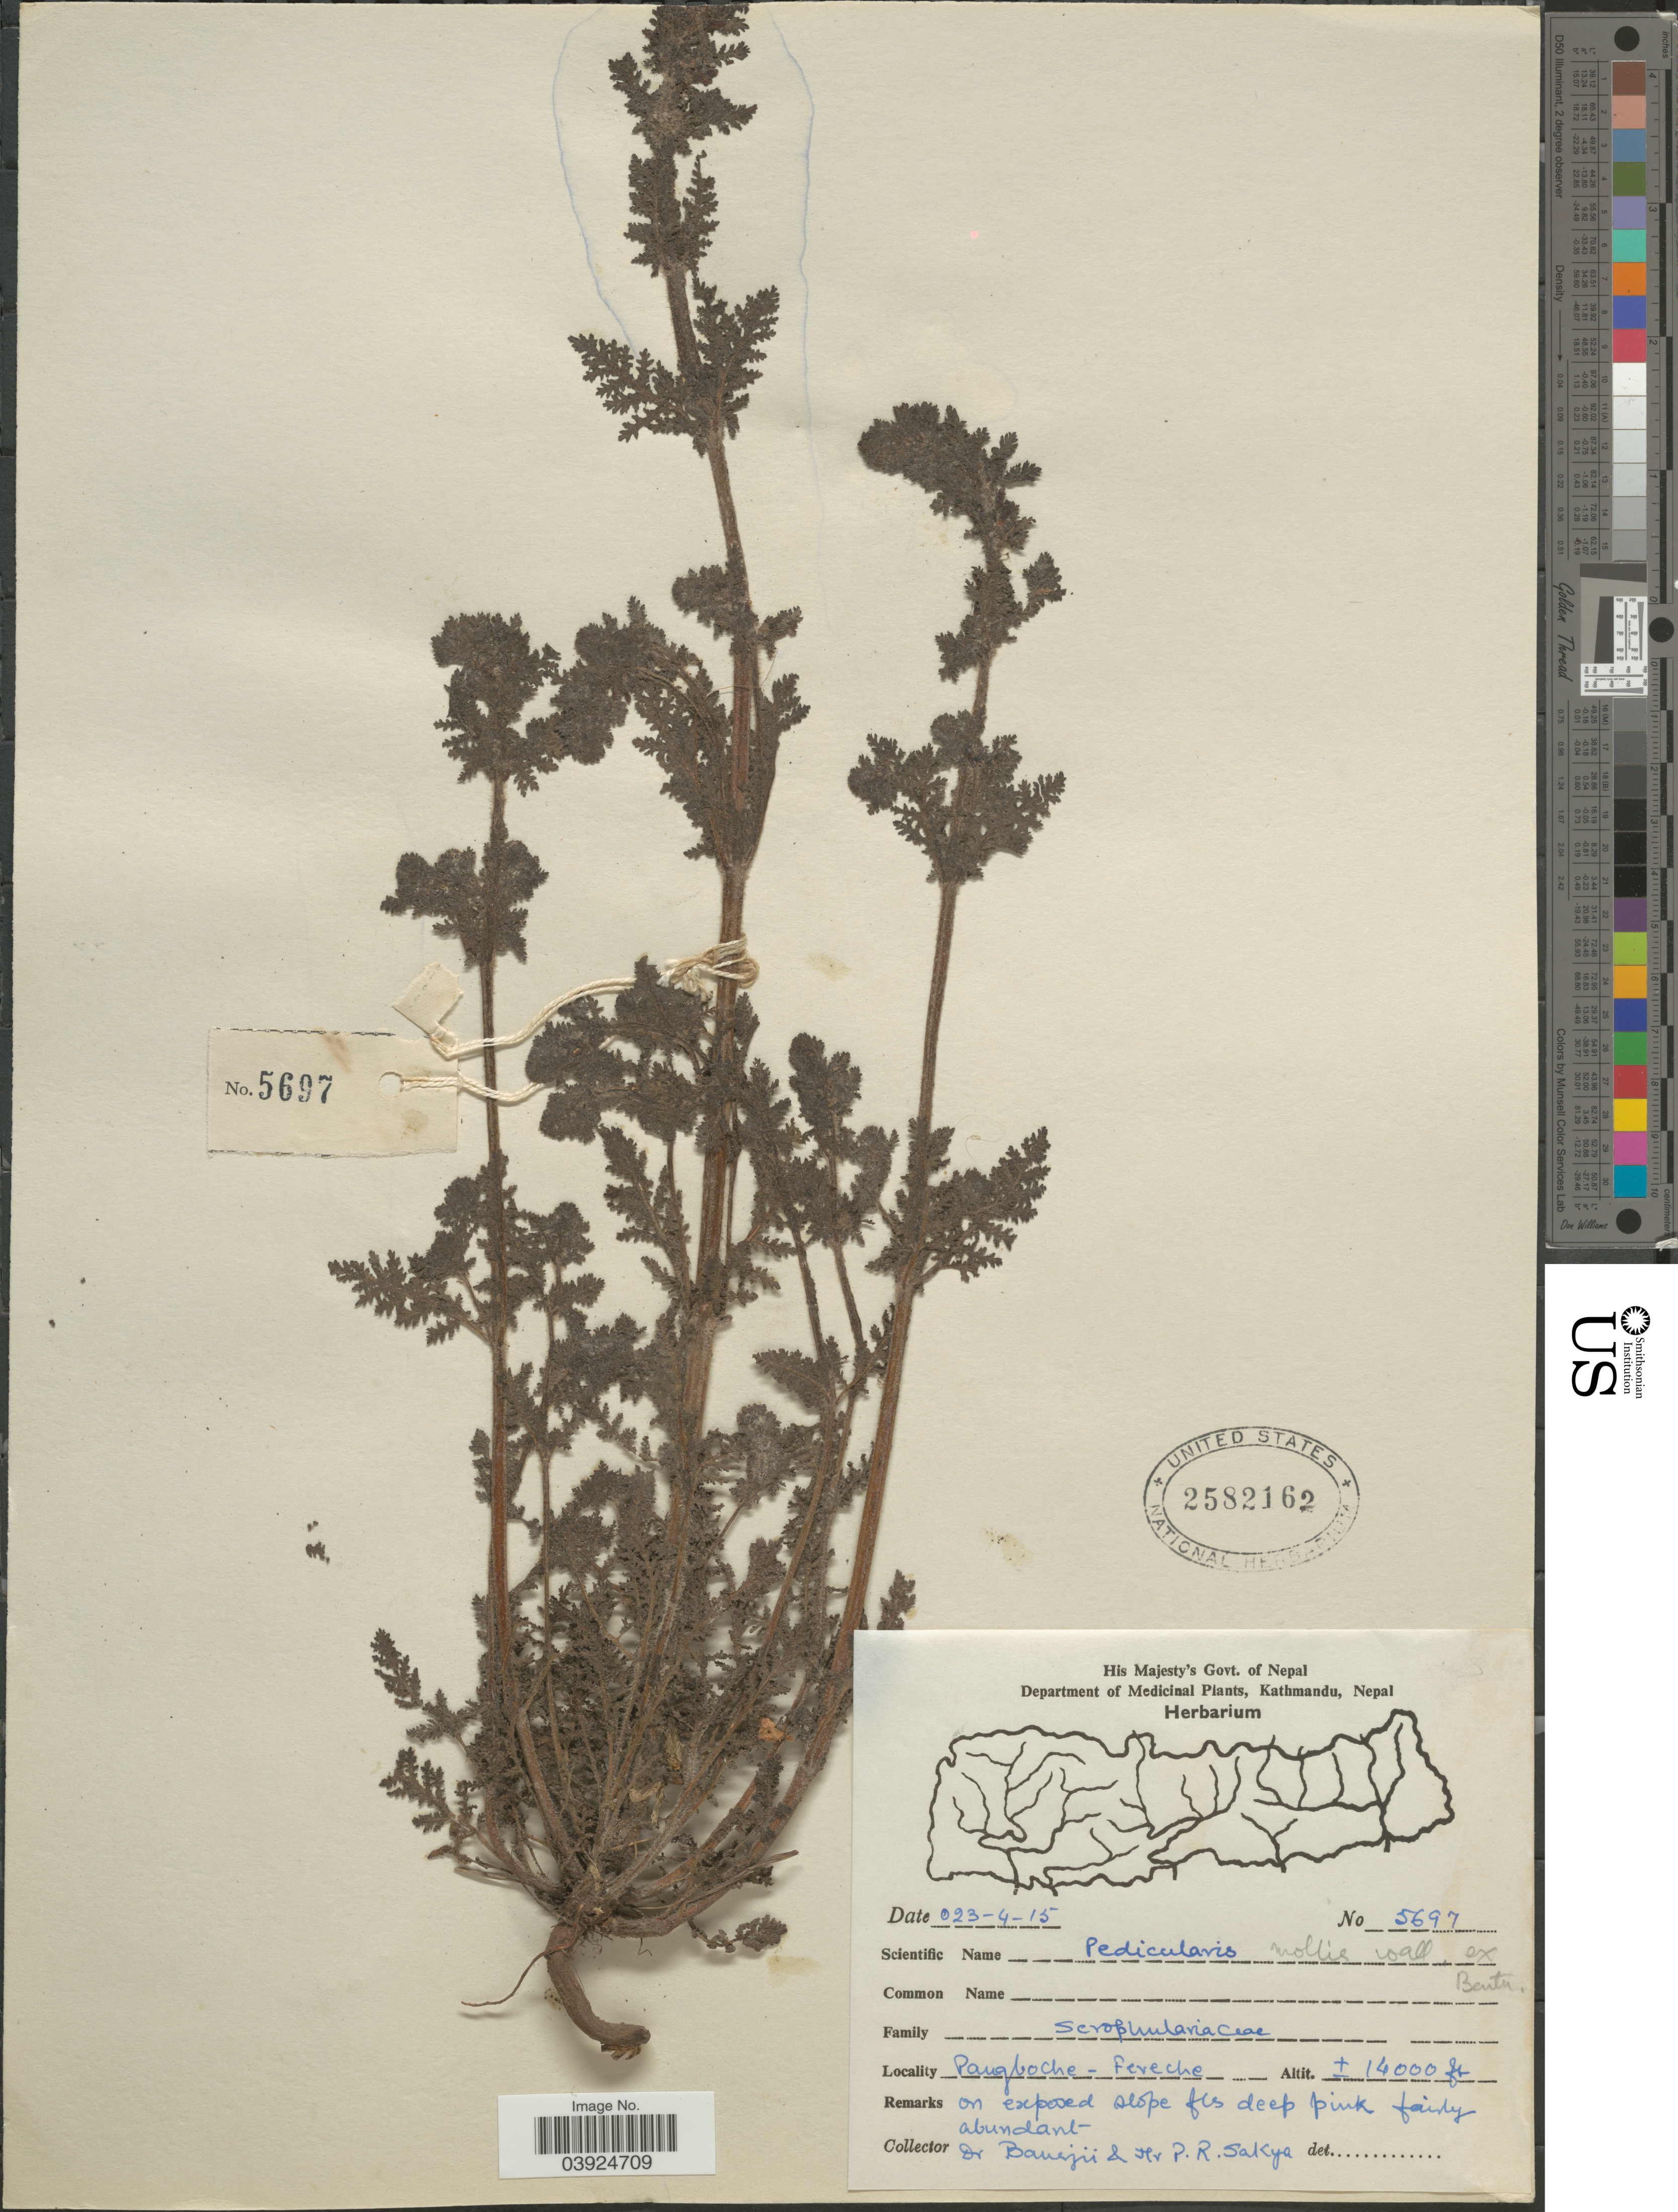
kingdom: Plantae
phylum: Tracheophyta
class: Magnoliopsida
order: Lamiales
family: Orobanchaceae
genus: Pedicularis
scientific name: Pedicularis mollis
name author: Wall. ex Benth.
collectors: Banerjee & P. Sakya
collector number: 5697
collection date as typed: Transcribed d/m/y: 23/4/15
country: Nepal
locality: Pangboche - Fereche.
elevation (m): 4267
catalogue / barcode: US 2582162